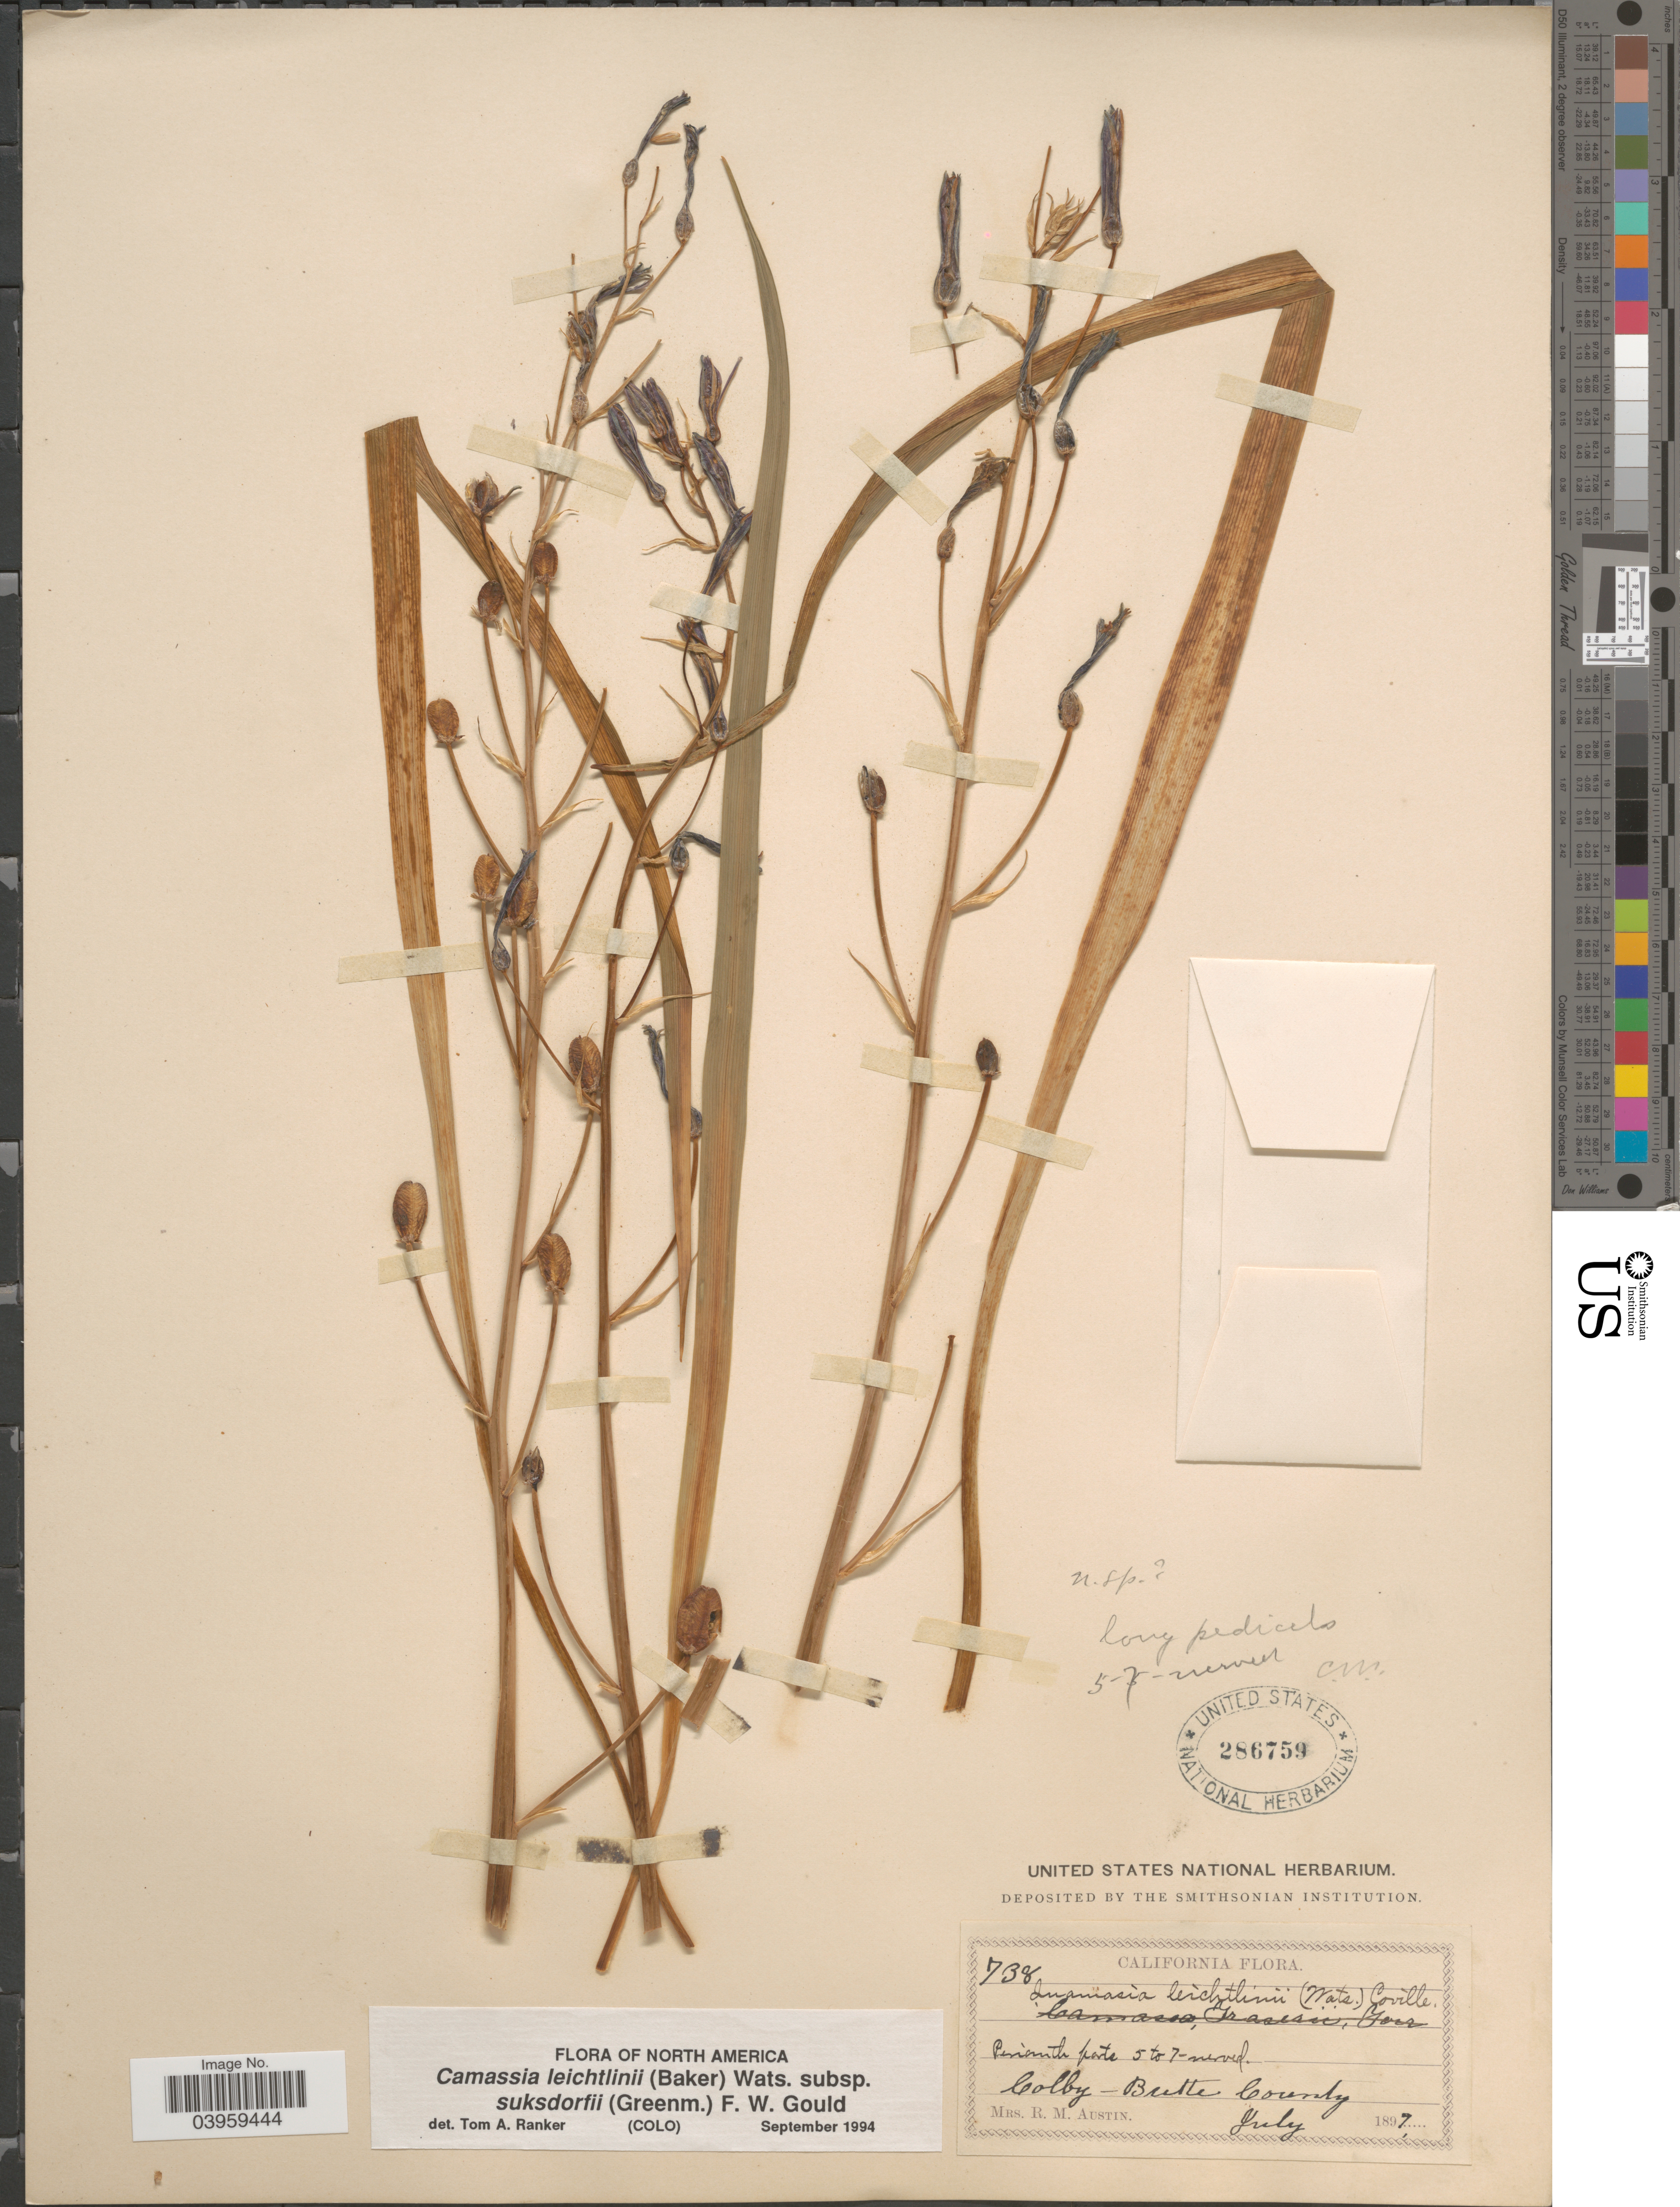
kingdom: Plantae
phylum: Tracheophyta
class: Liliopsida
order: Asparagales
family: Asparagaceae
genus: Camassia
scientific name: Camassia leichtlinii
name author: (Baker) S. Watson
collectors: R. Austin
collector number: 738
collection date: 1897-07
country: United States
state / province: California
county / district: Butte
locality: Colby - Butte County.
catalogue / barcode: US 286759